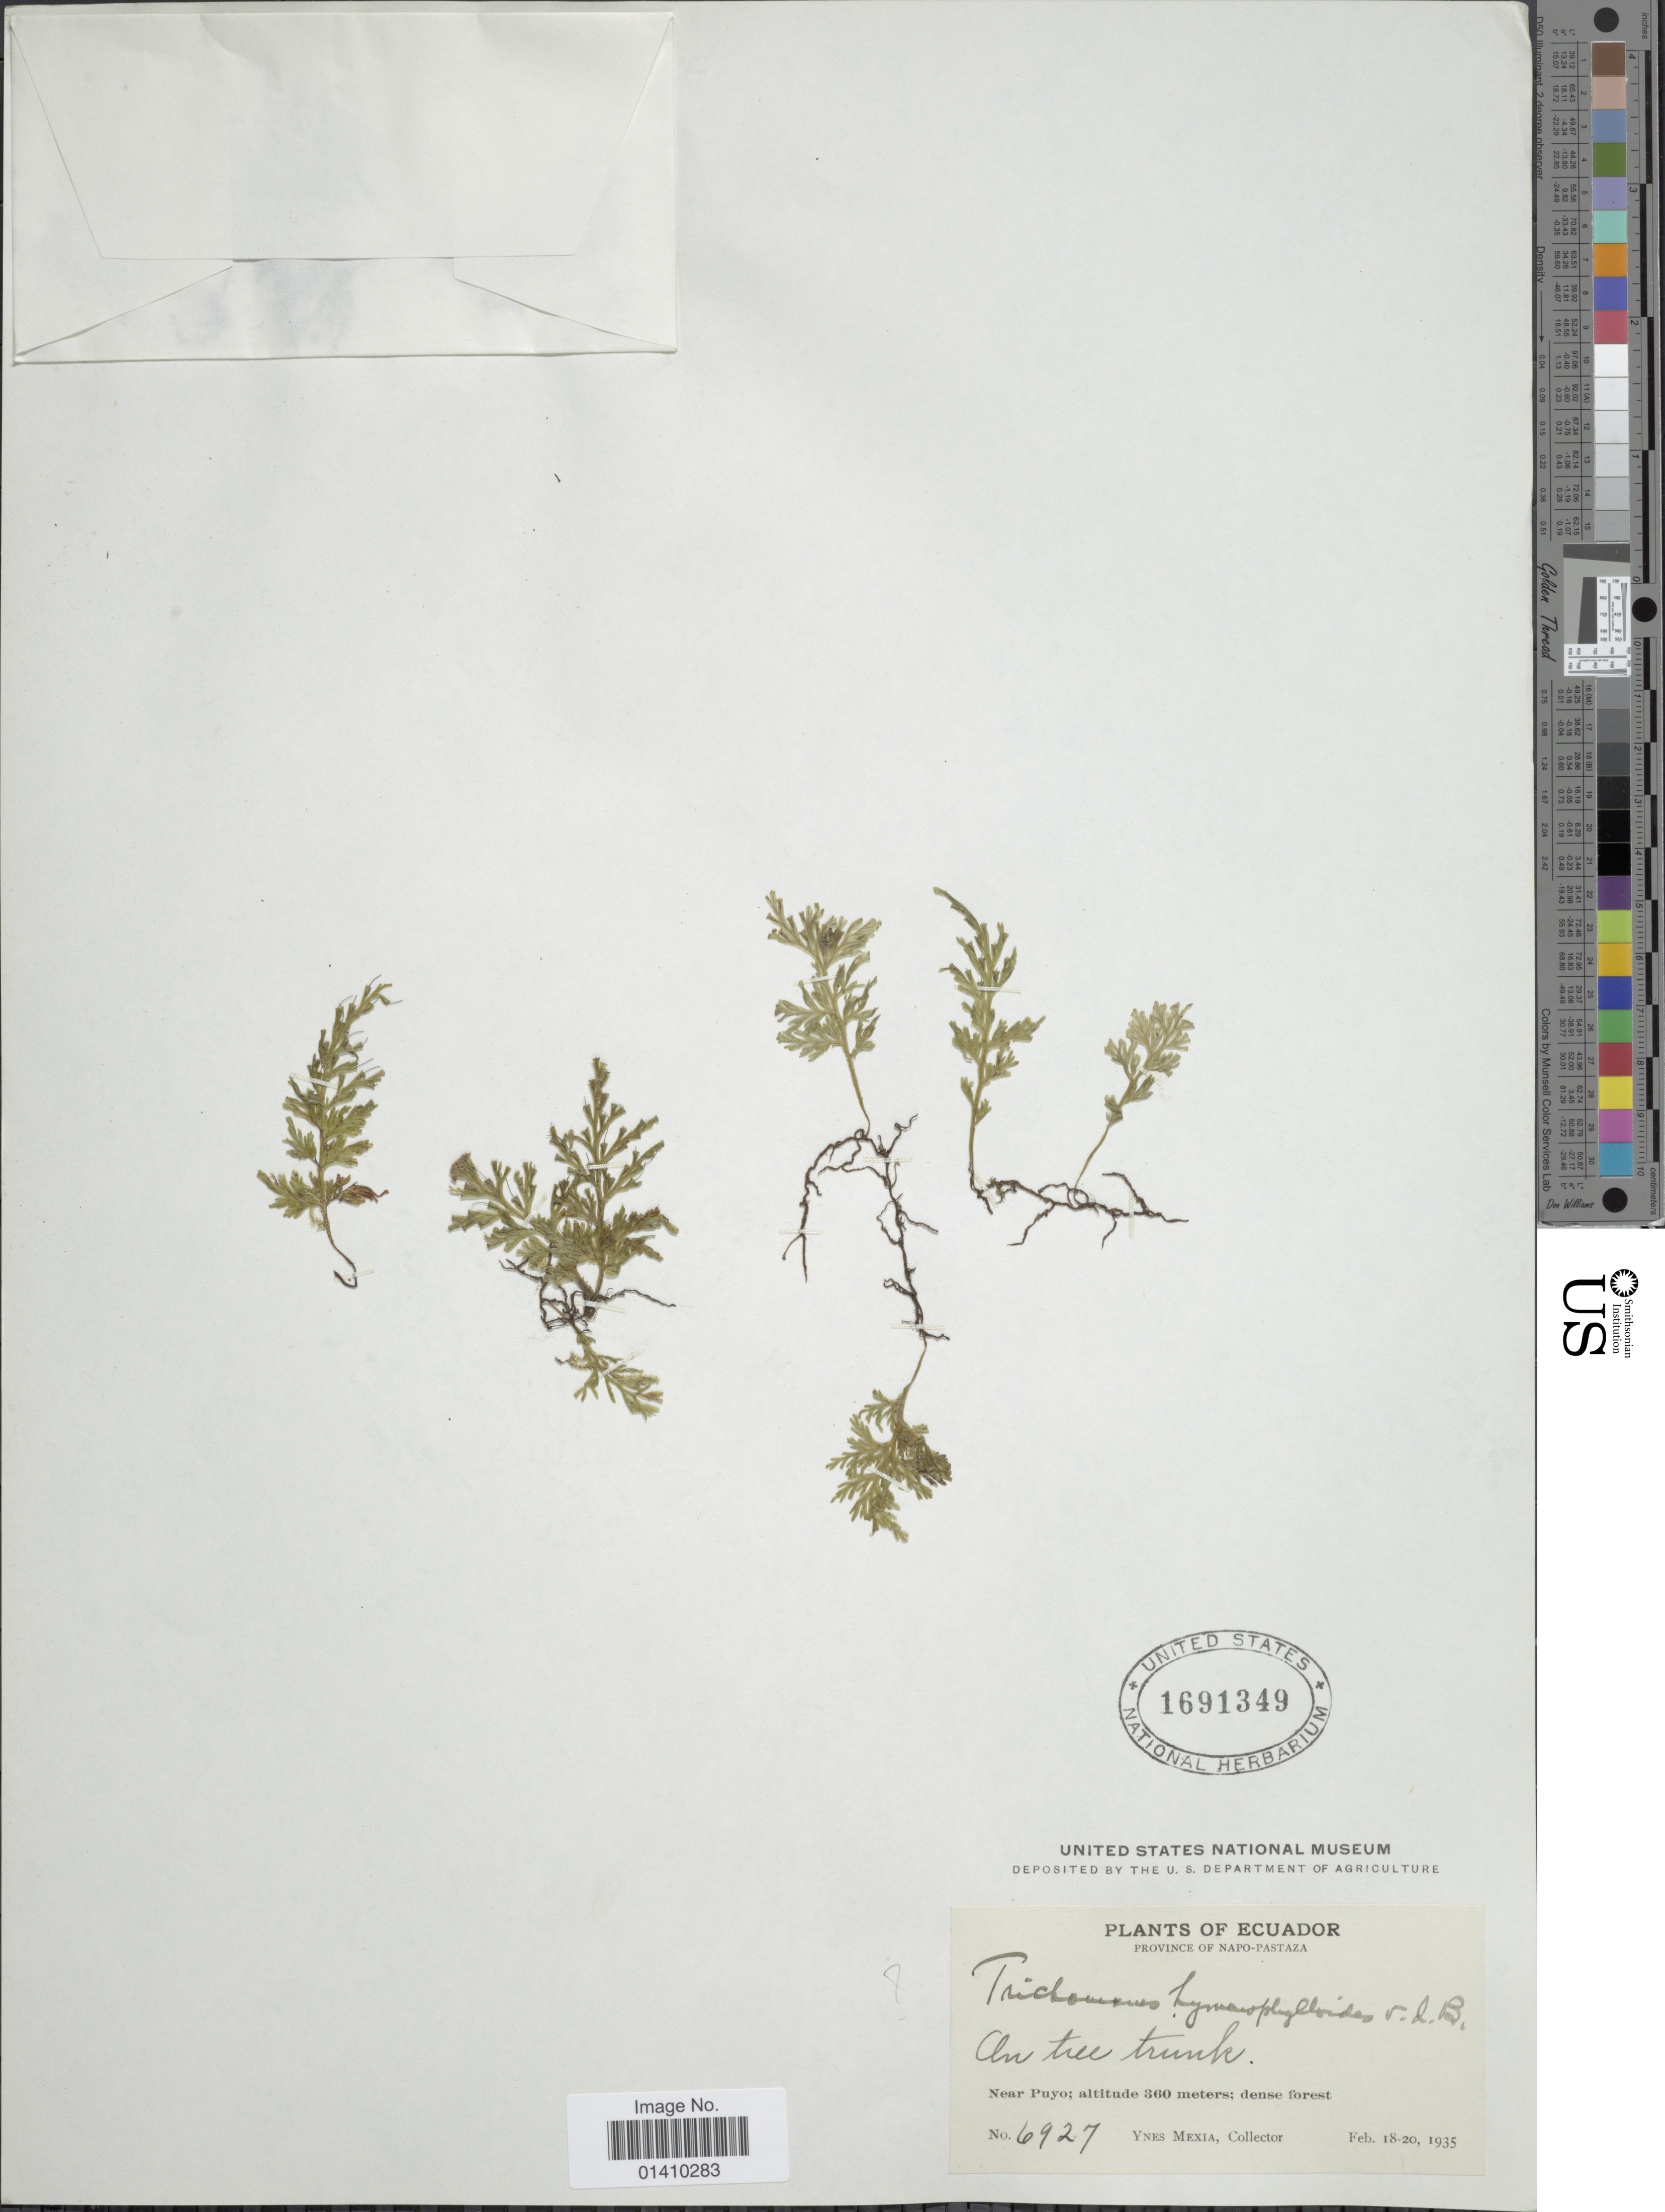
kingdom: Plantae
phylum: Tracheophyta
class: Polypodiopsida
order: Hymenophyllales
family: Hymenophyllaceae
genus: Polyphlebium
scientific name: Polyphlebium hymenophylloides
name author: (Bosch) Ebihara & Dubuisson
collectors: Y. Mexia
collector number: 6927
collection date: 1935-02-18/1935-02-20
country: Ecuador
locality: Province of Napo-Pastaza. Near Puyo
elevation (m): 360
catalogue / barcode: US 1691349